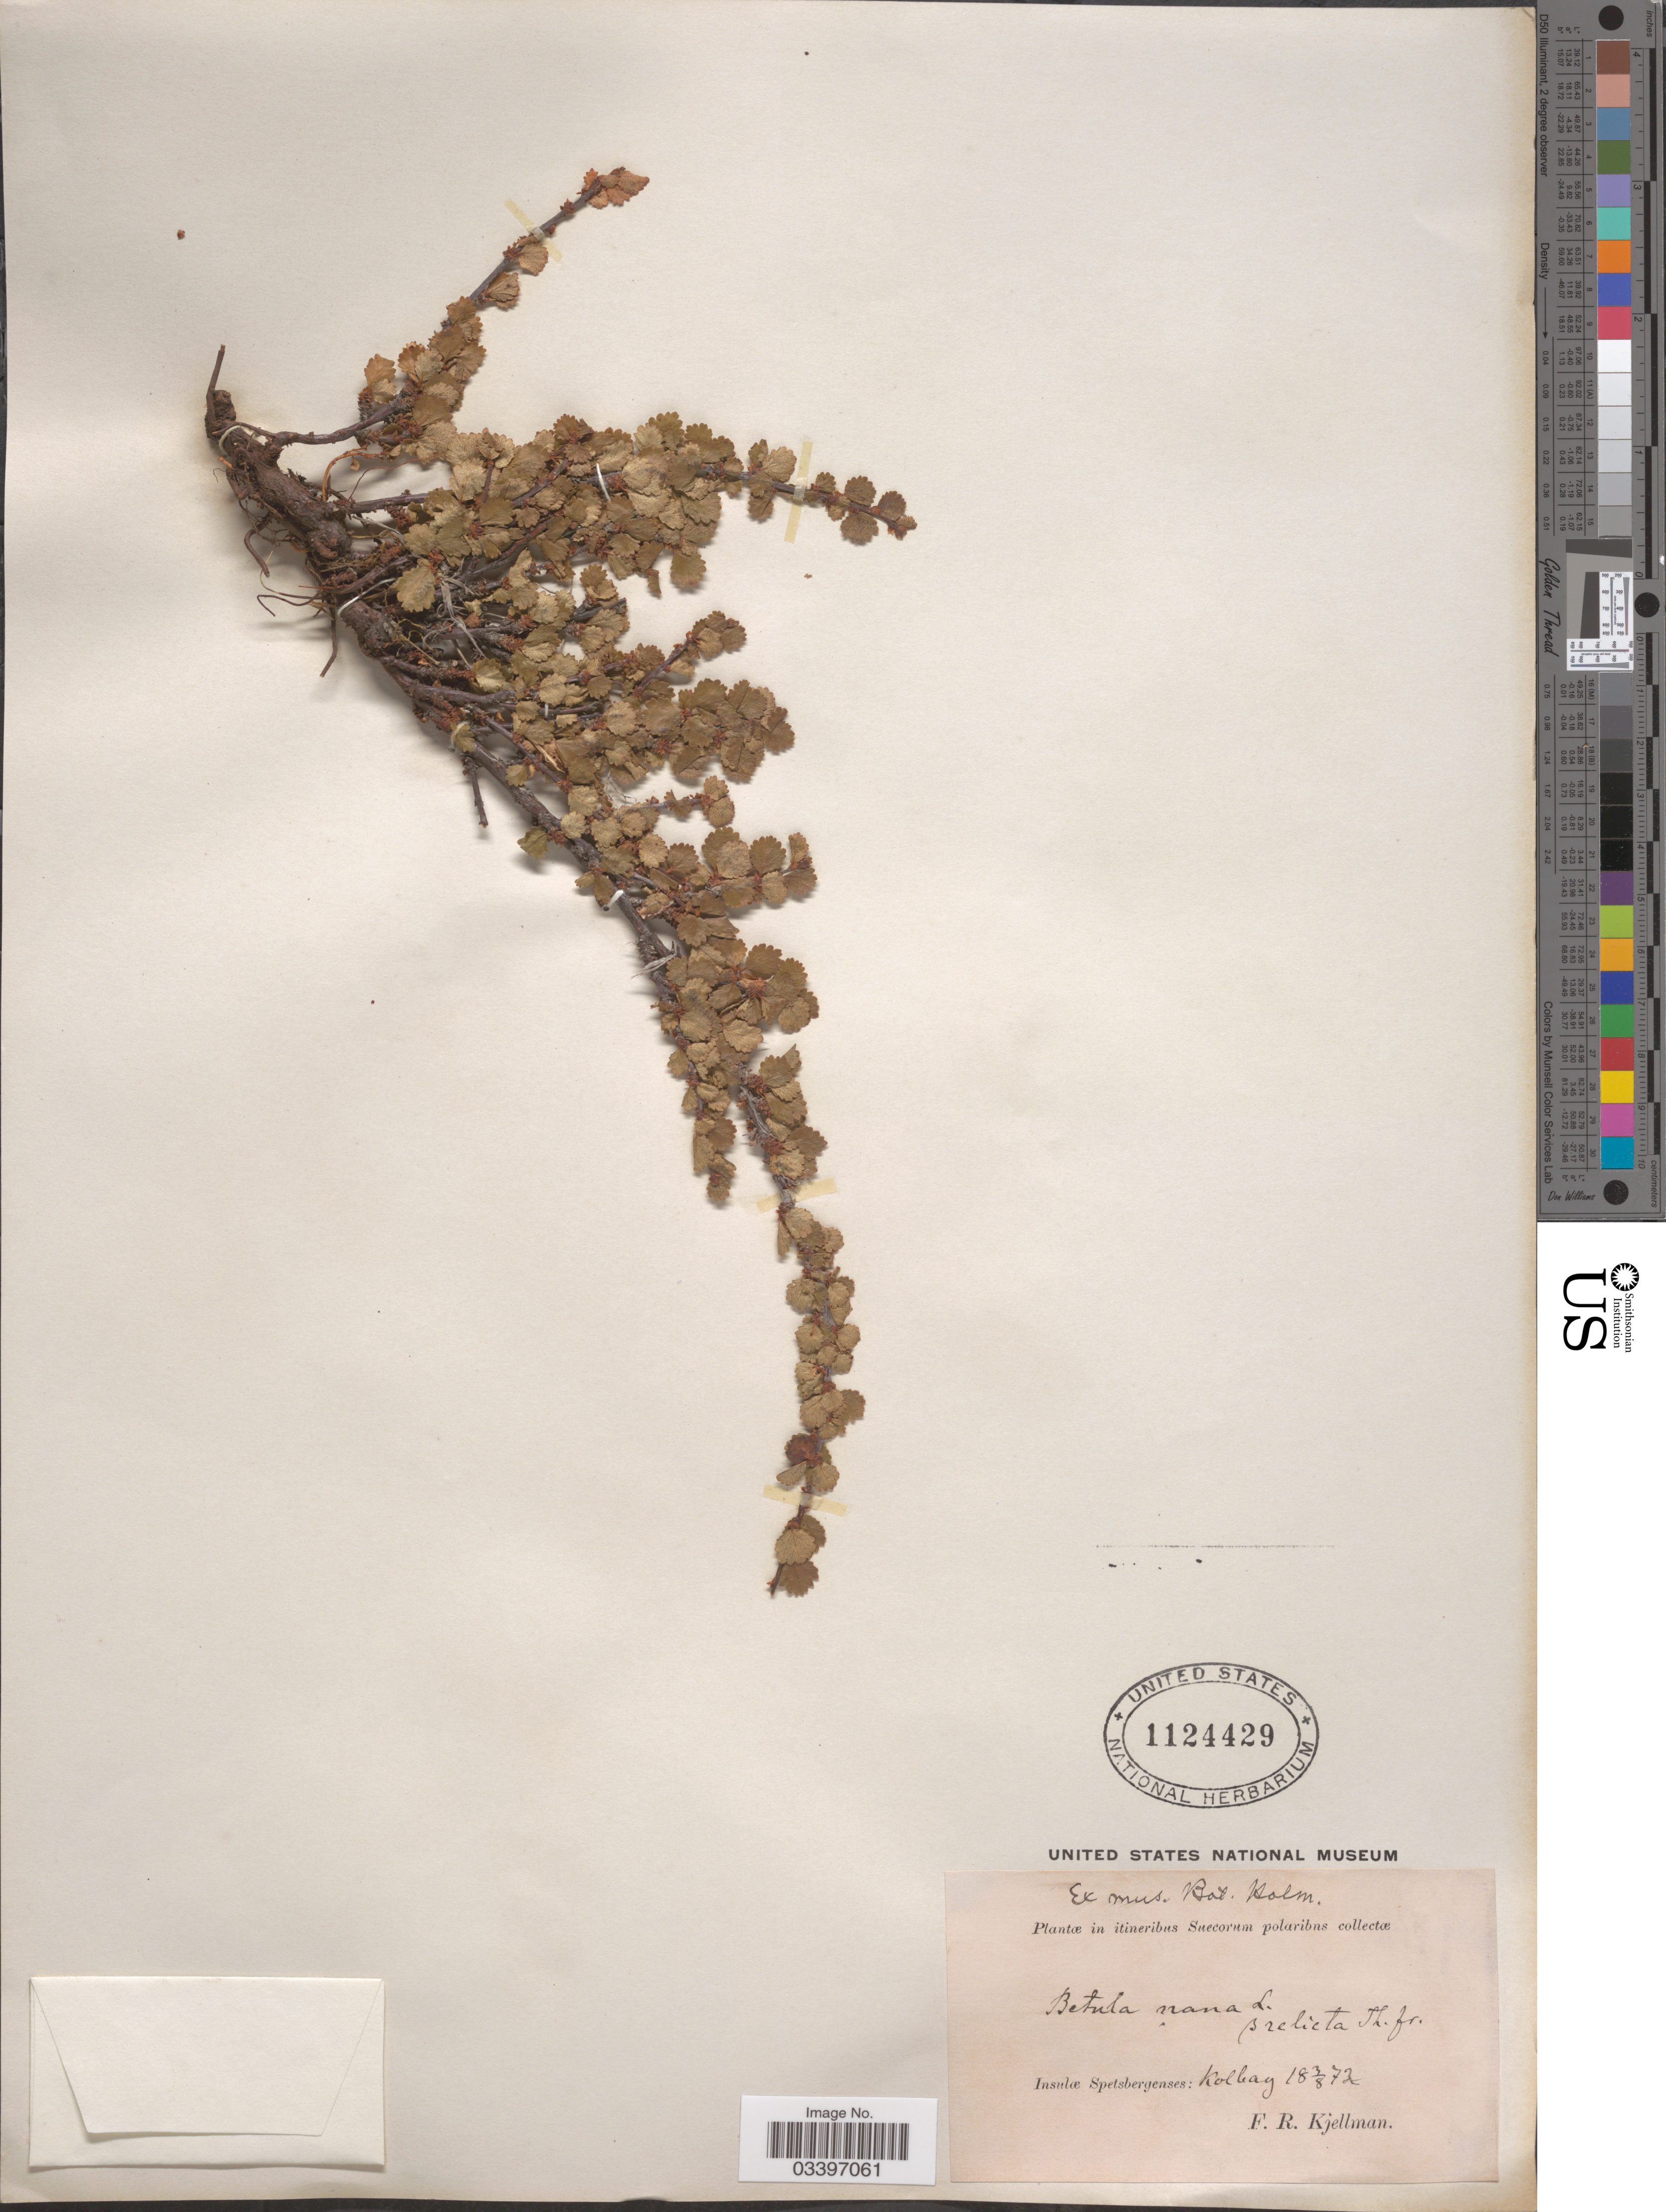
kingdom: Plantae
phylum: Tracheophyta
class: Magnoliopsida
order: Fagales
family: Betulaceae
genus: Betula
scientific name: Betula nana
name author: L.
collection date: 1972-08-03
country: Norway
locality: Itineribus Suecorum polaribs. Insulæ Spetsbergenses: Kolbay.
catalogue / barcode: US 1124429